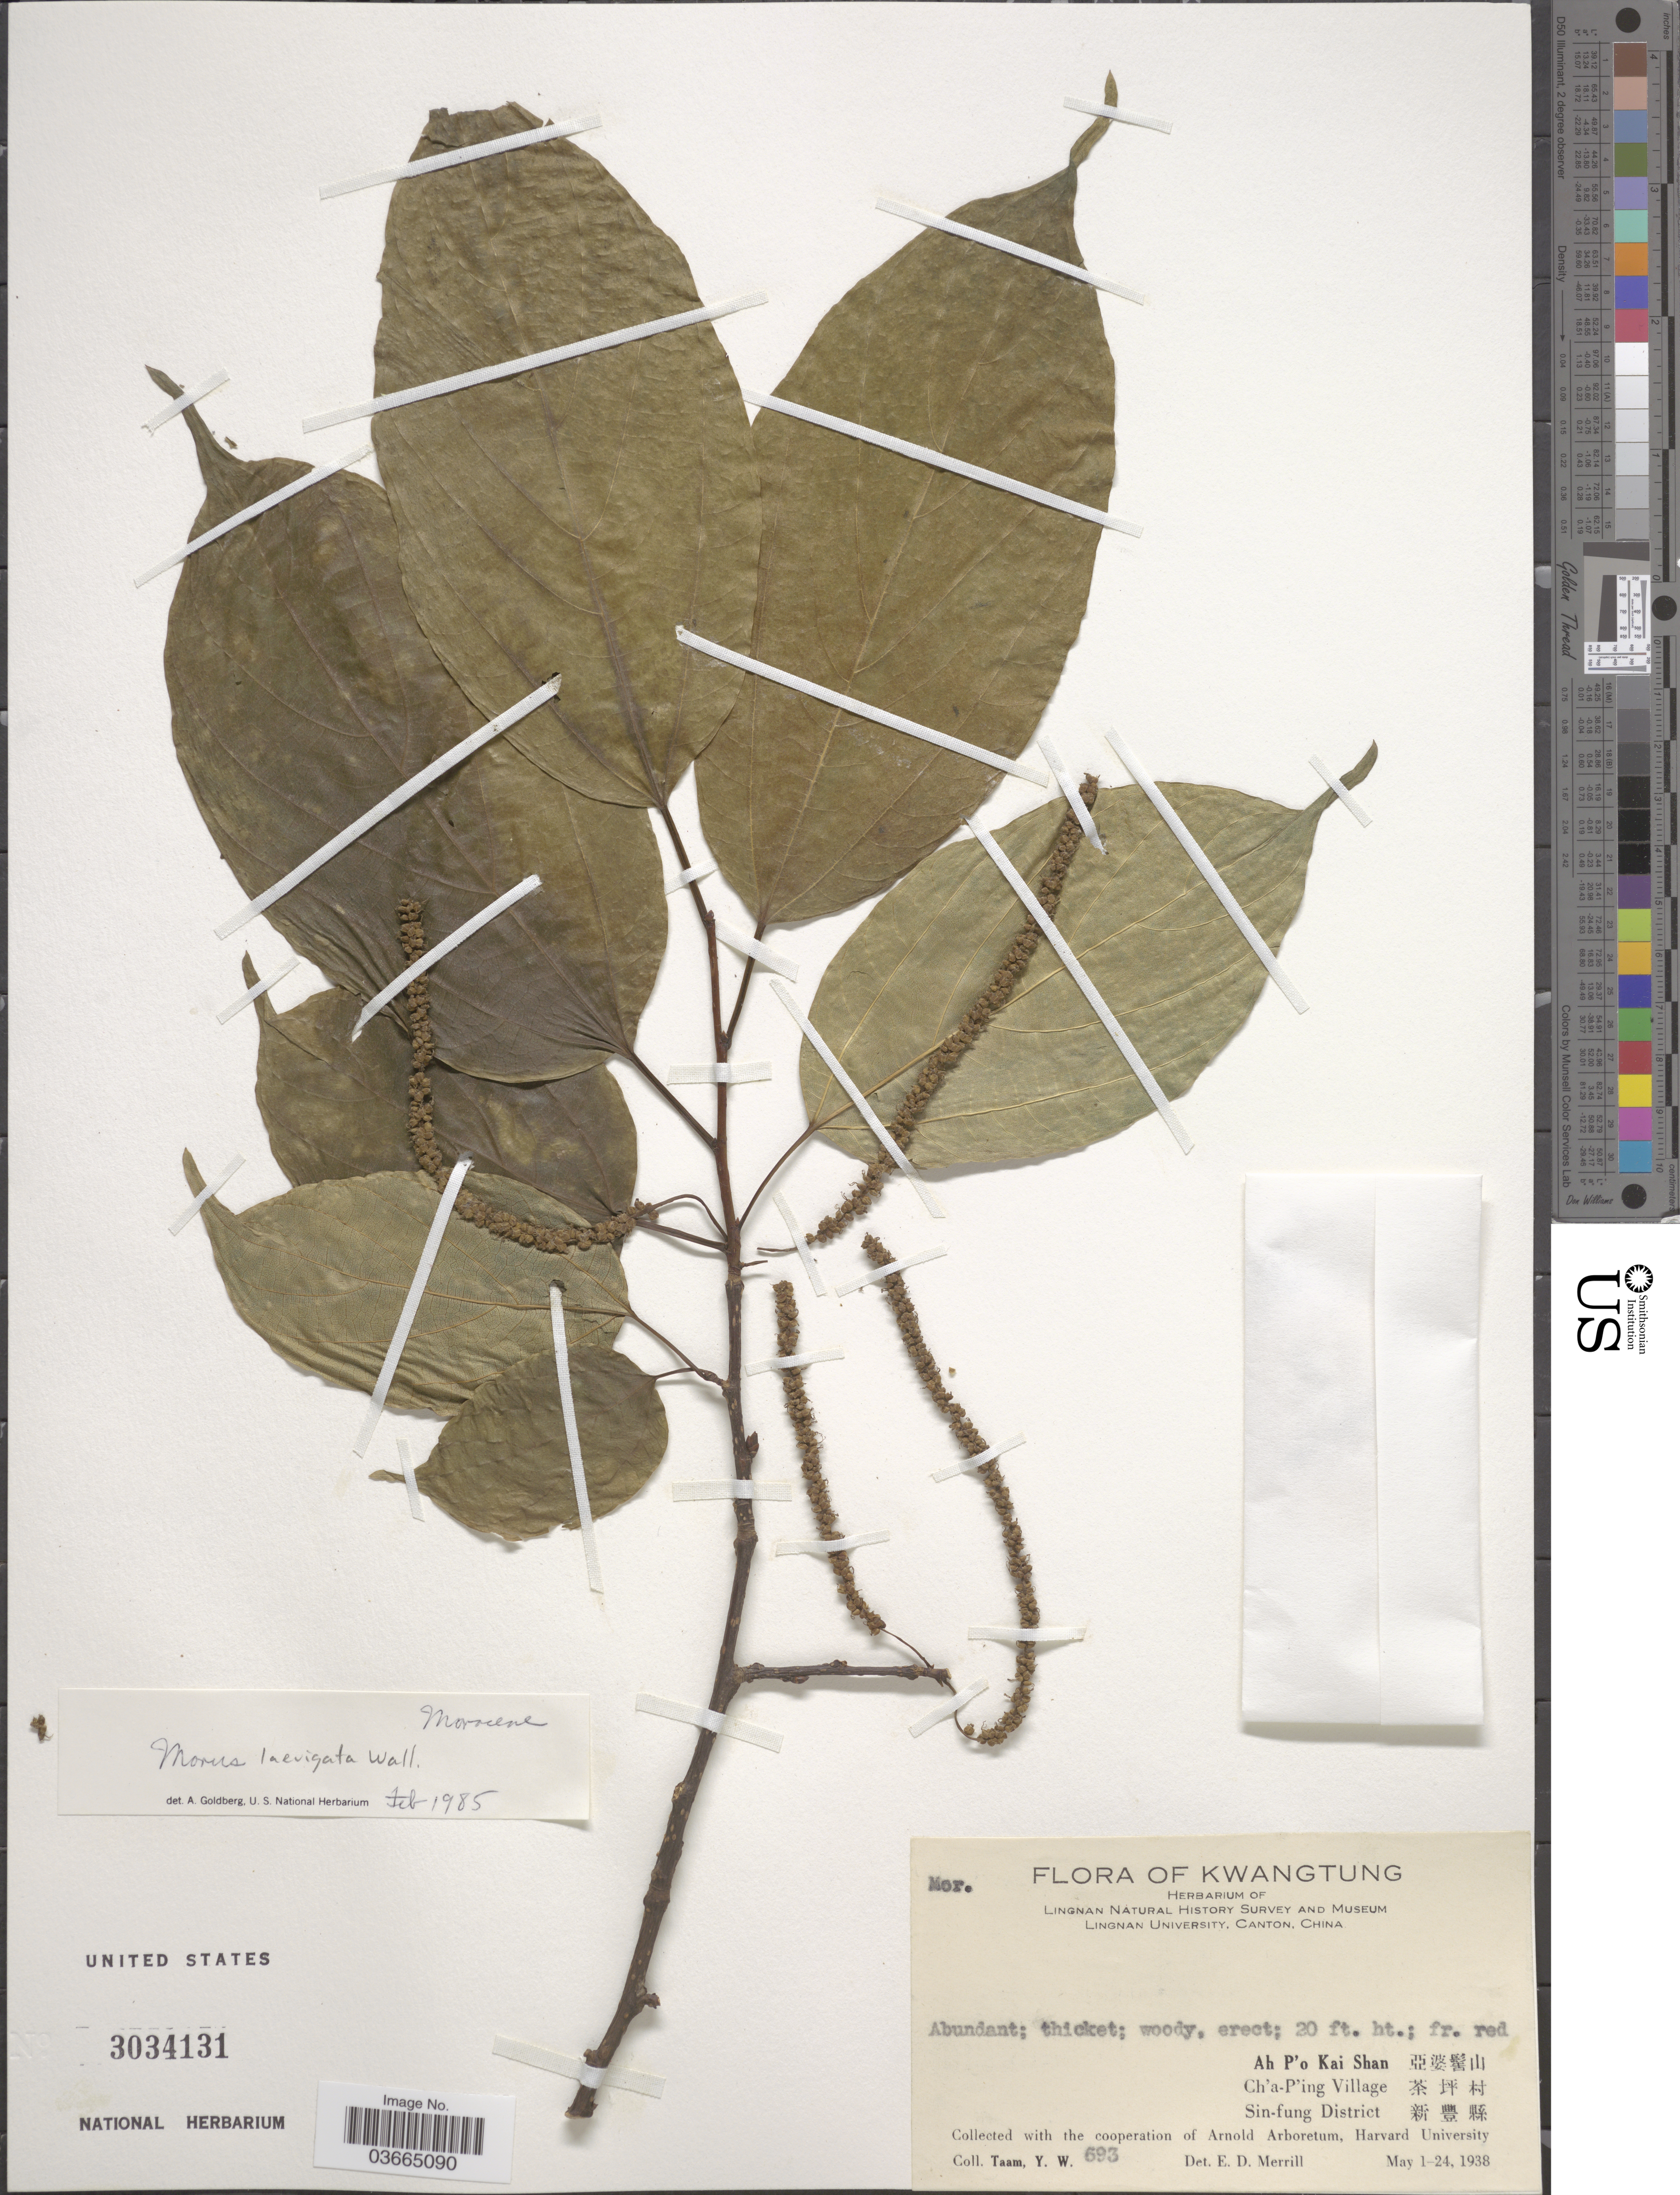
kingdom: Plantae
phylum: Tracheophyta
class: Magnoliopsida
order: Rosales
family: Moraceae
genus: Morus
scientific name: Morus laevigata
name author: (Bureau) Wall. ex Brandis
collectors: Y. W. Taam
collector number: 693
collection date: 1938-05-01/1938-05-24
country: China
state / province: Guangdong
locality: Kwangtung. Ah P'o Kai Shan X. Ch'a-P'ing Village X. Sin-fung District X.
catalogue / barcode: US 3034131